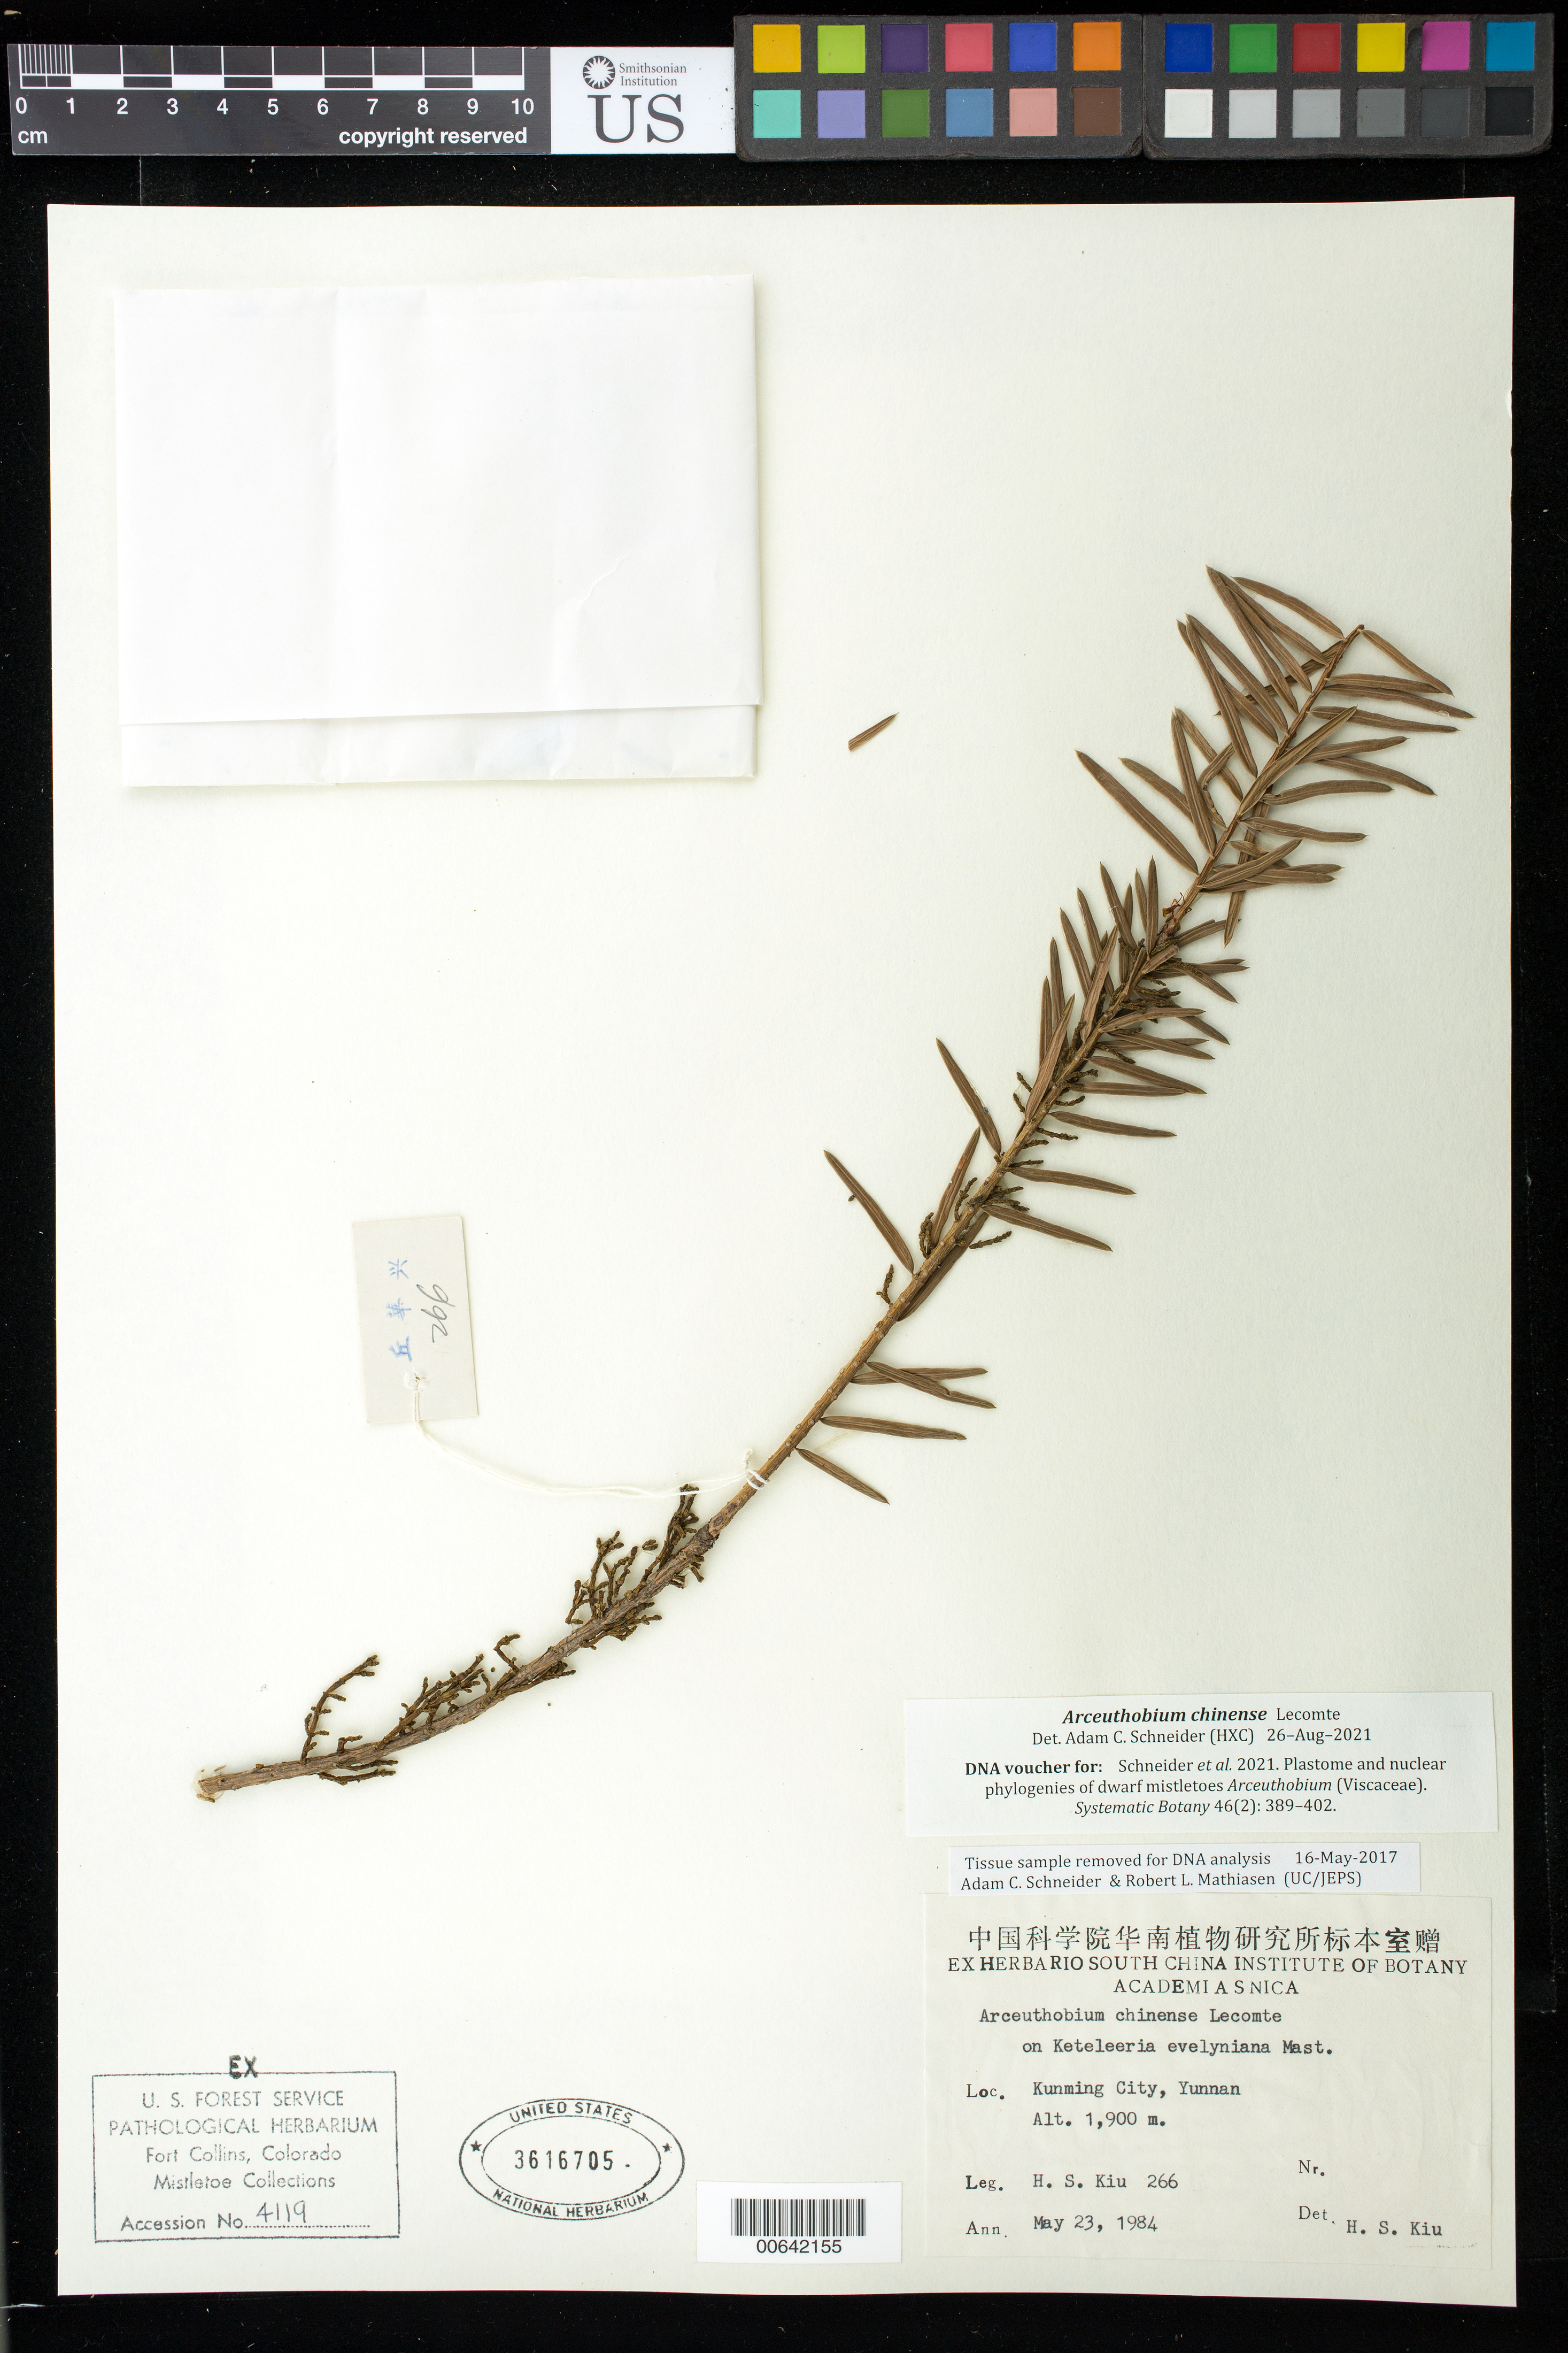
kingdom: Plantae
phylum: Tracheophyta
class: Magnoliopsida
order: Santalales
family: Viscaceae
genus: Arceuthobium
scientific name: Arceuthobium chinense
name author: Lecomte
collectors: H. S. Kiu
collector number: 266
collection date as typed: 23 May 1984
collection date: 1984-05-23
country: China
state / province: Yunnan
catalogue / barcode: US 3616705-2